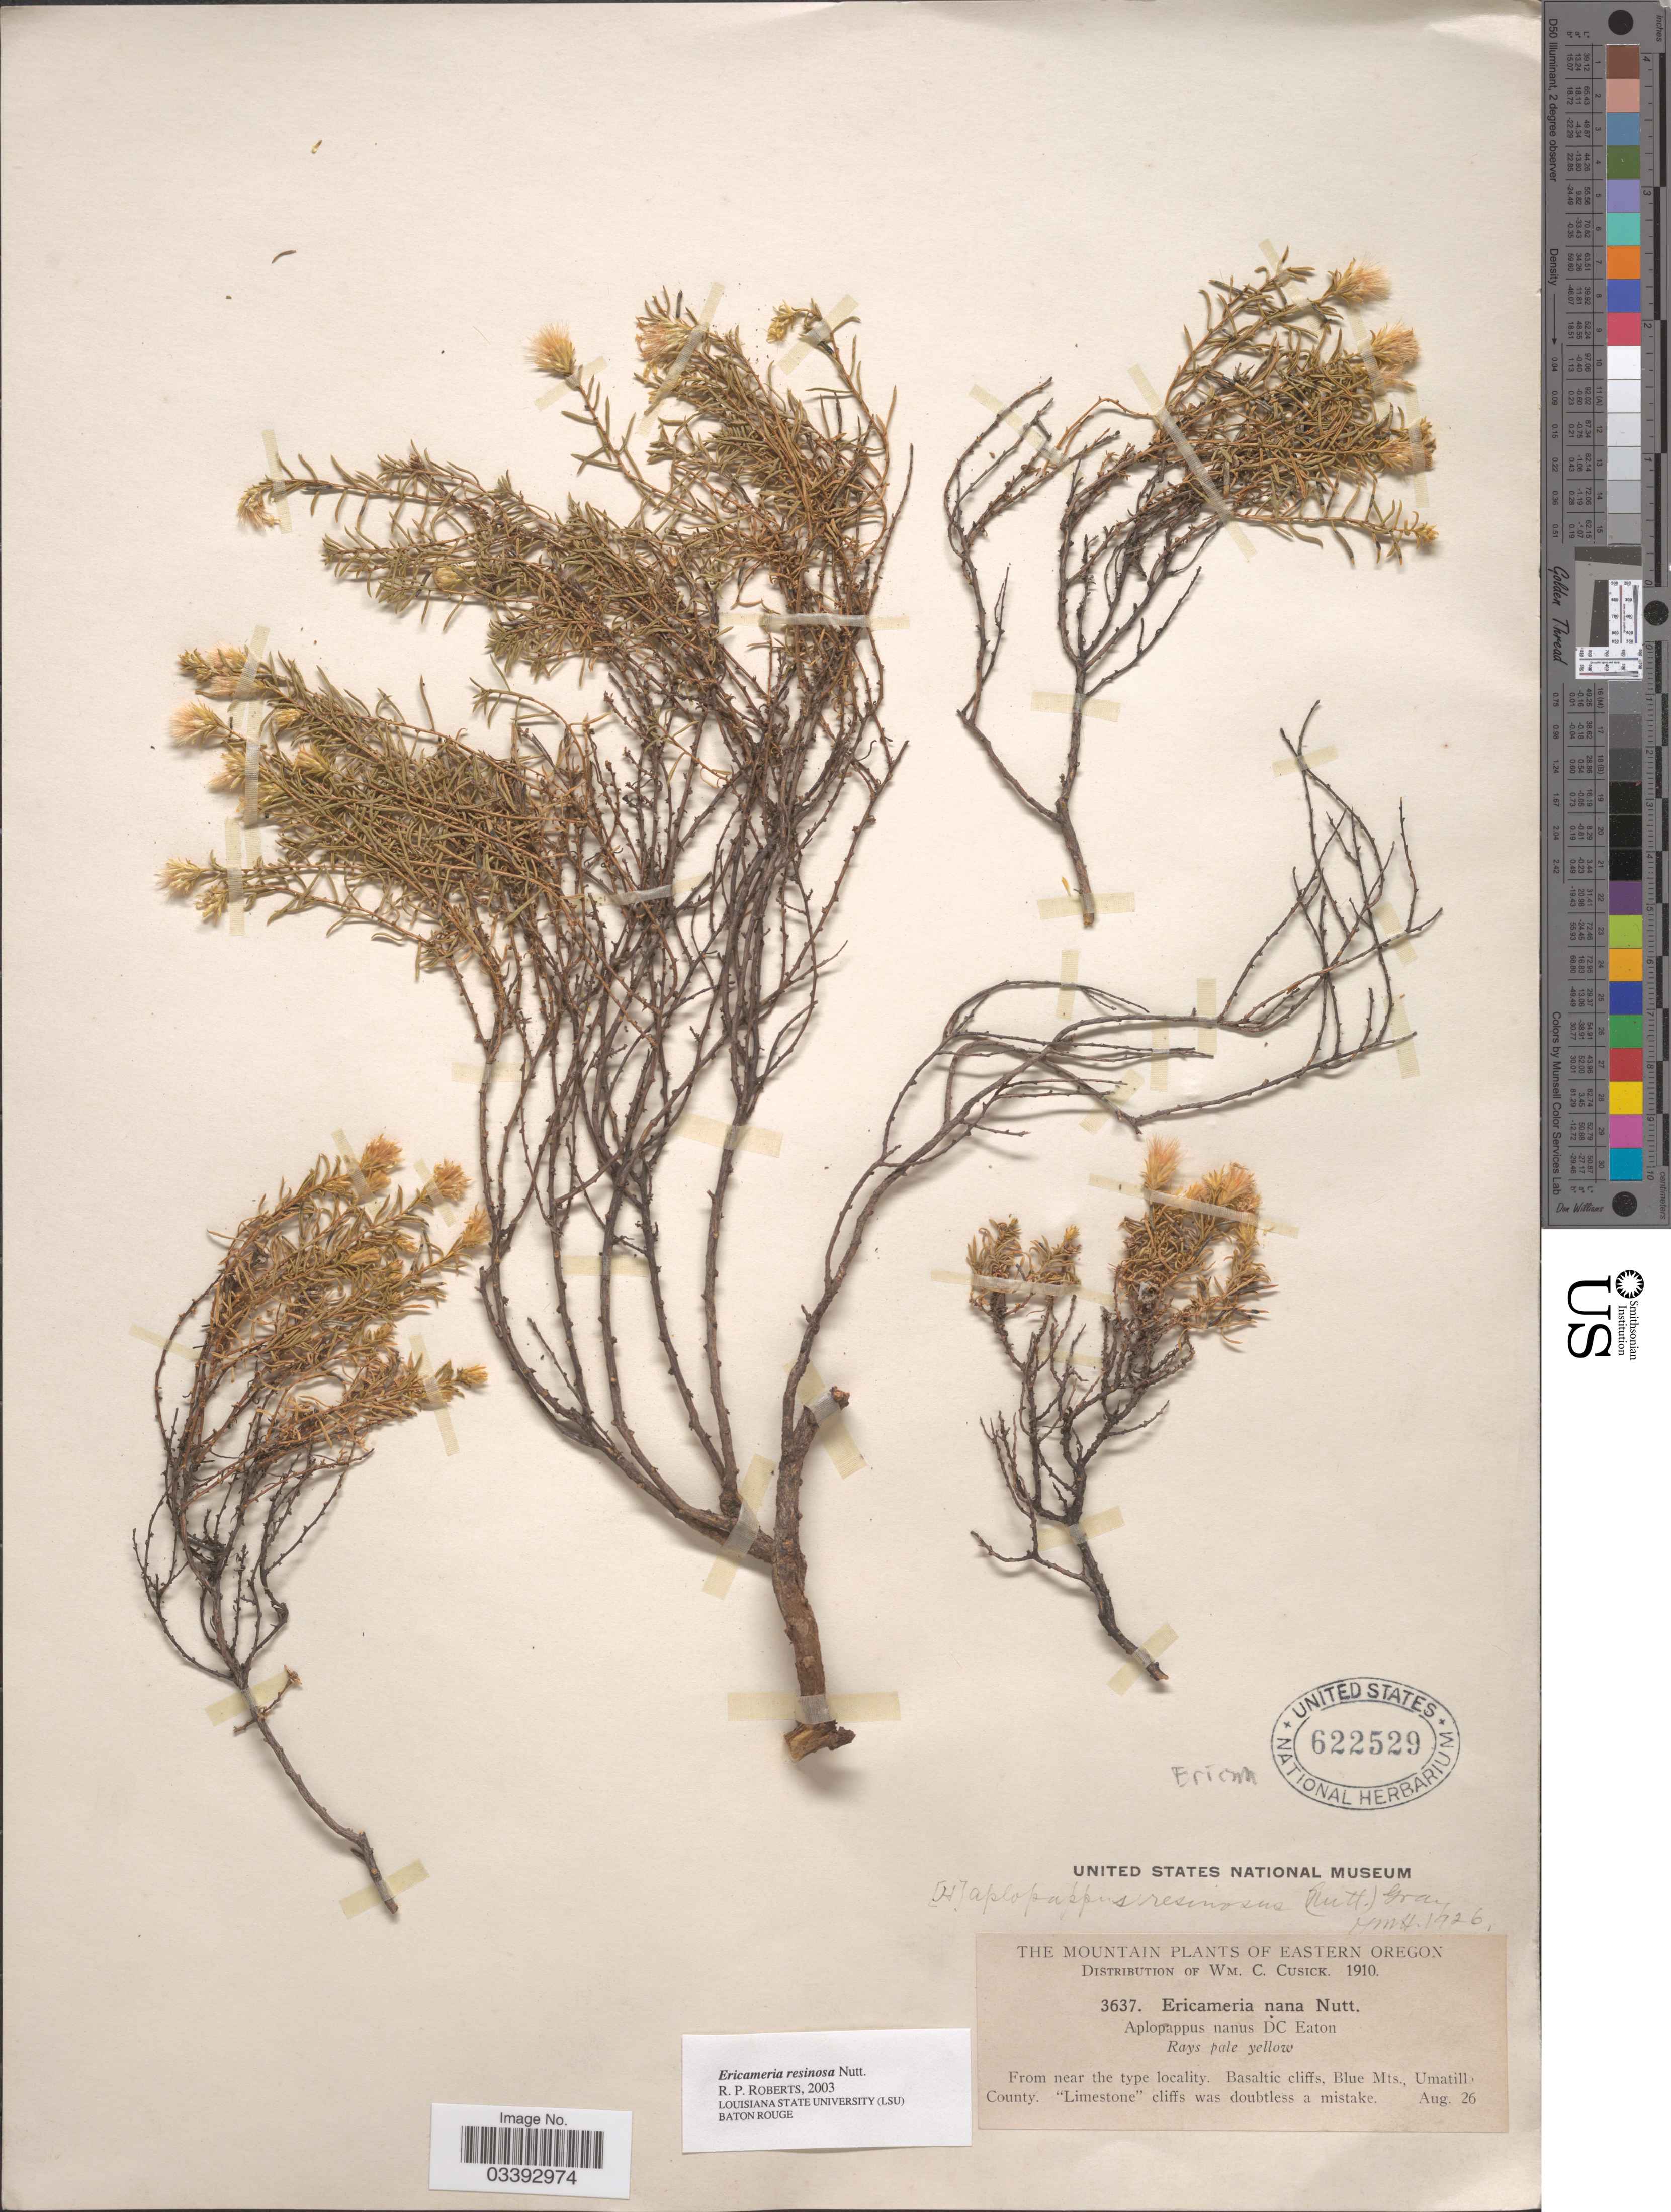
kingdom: Plantae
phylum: Tracheophyta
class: Magnoliopsida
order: Asterales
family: Asteraceae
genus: Ericameria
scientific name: Ericameria resinosa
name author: Nutt.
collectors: W. C. Cusick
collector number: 3637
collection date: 1910-08-26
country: United States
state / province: Oregon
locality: Eastern Oregon. Basaltic cliffs, Blue Mts., Umatilla County.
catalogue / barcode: US 622529